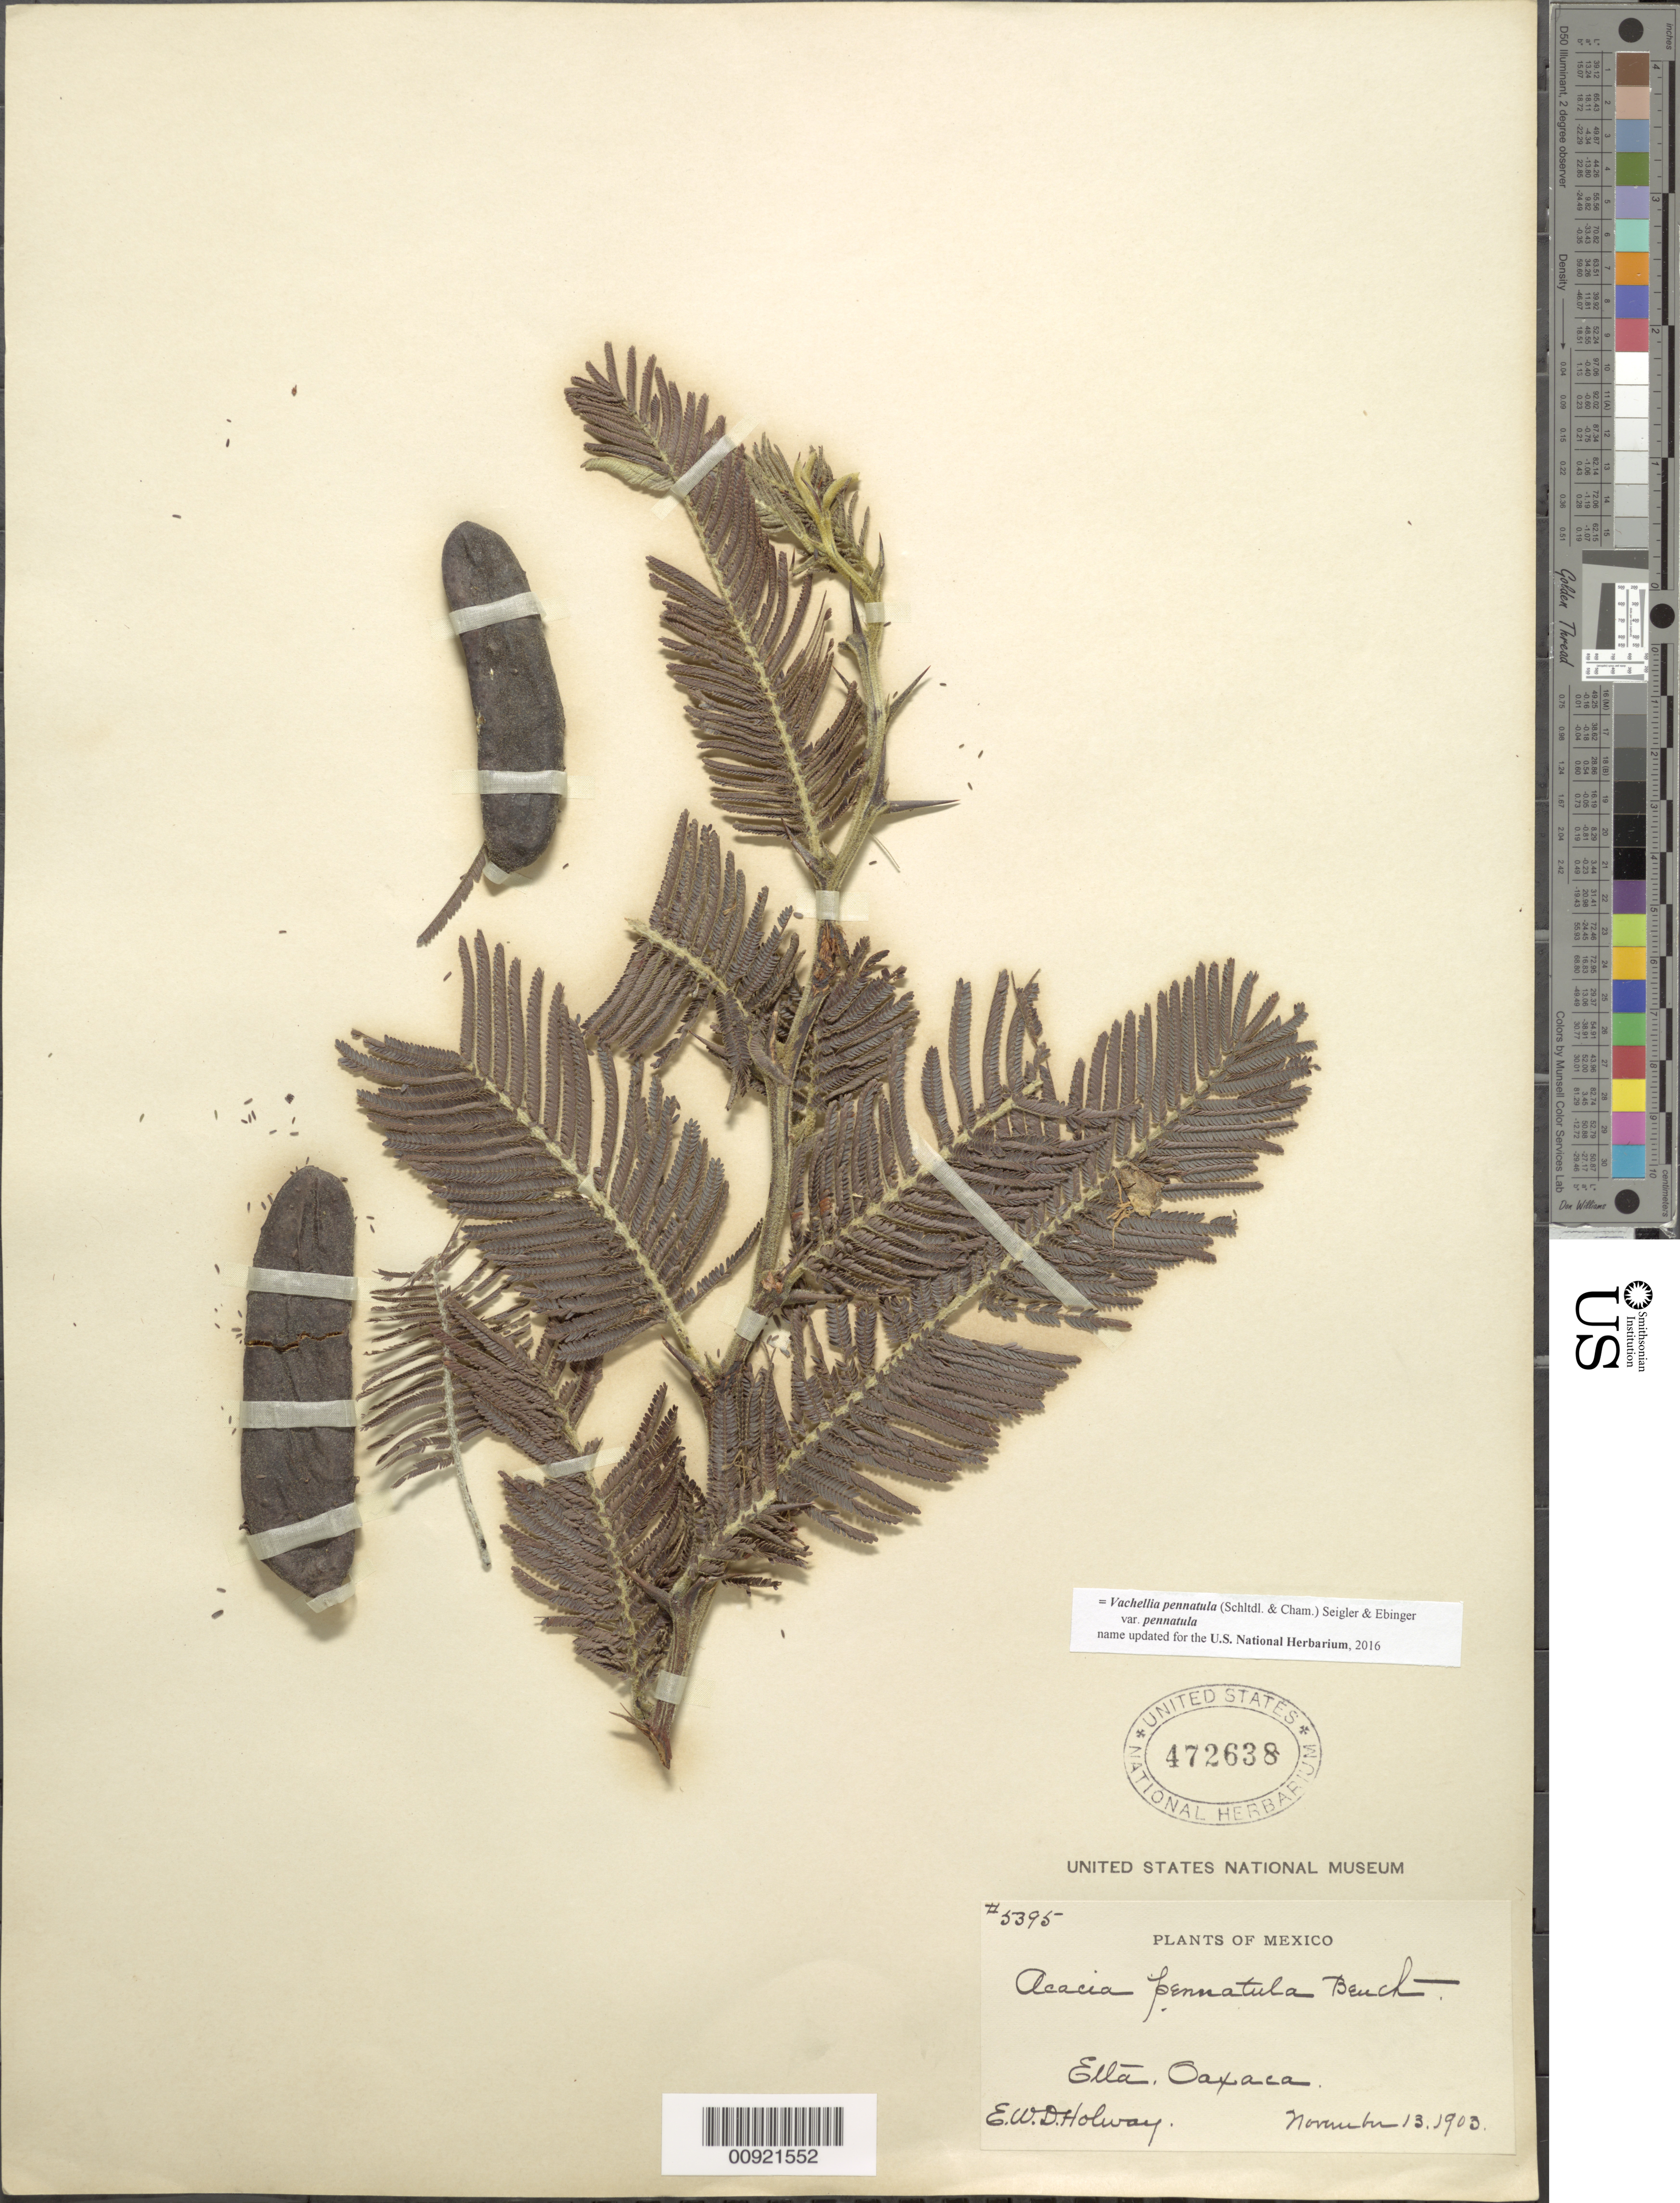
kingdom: Plantae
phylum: Tracheophyta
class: Magnoliopsida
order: Fabales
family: Fabaceae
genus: Vachellia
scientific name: Vachellia pennatula var. pennatula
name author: (Schltdl. & Cham.) Seigler & Ebinger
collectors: E. W. D. Holway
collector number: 5395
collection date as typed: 13 Nov 1903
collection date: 1903-11-13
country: Mexico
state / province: Oaxaca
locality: Etla, Oaxaca.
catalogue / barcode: US 472638